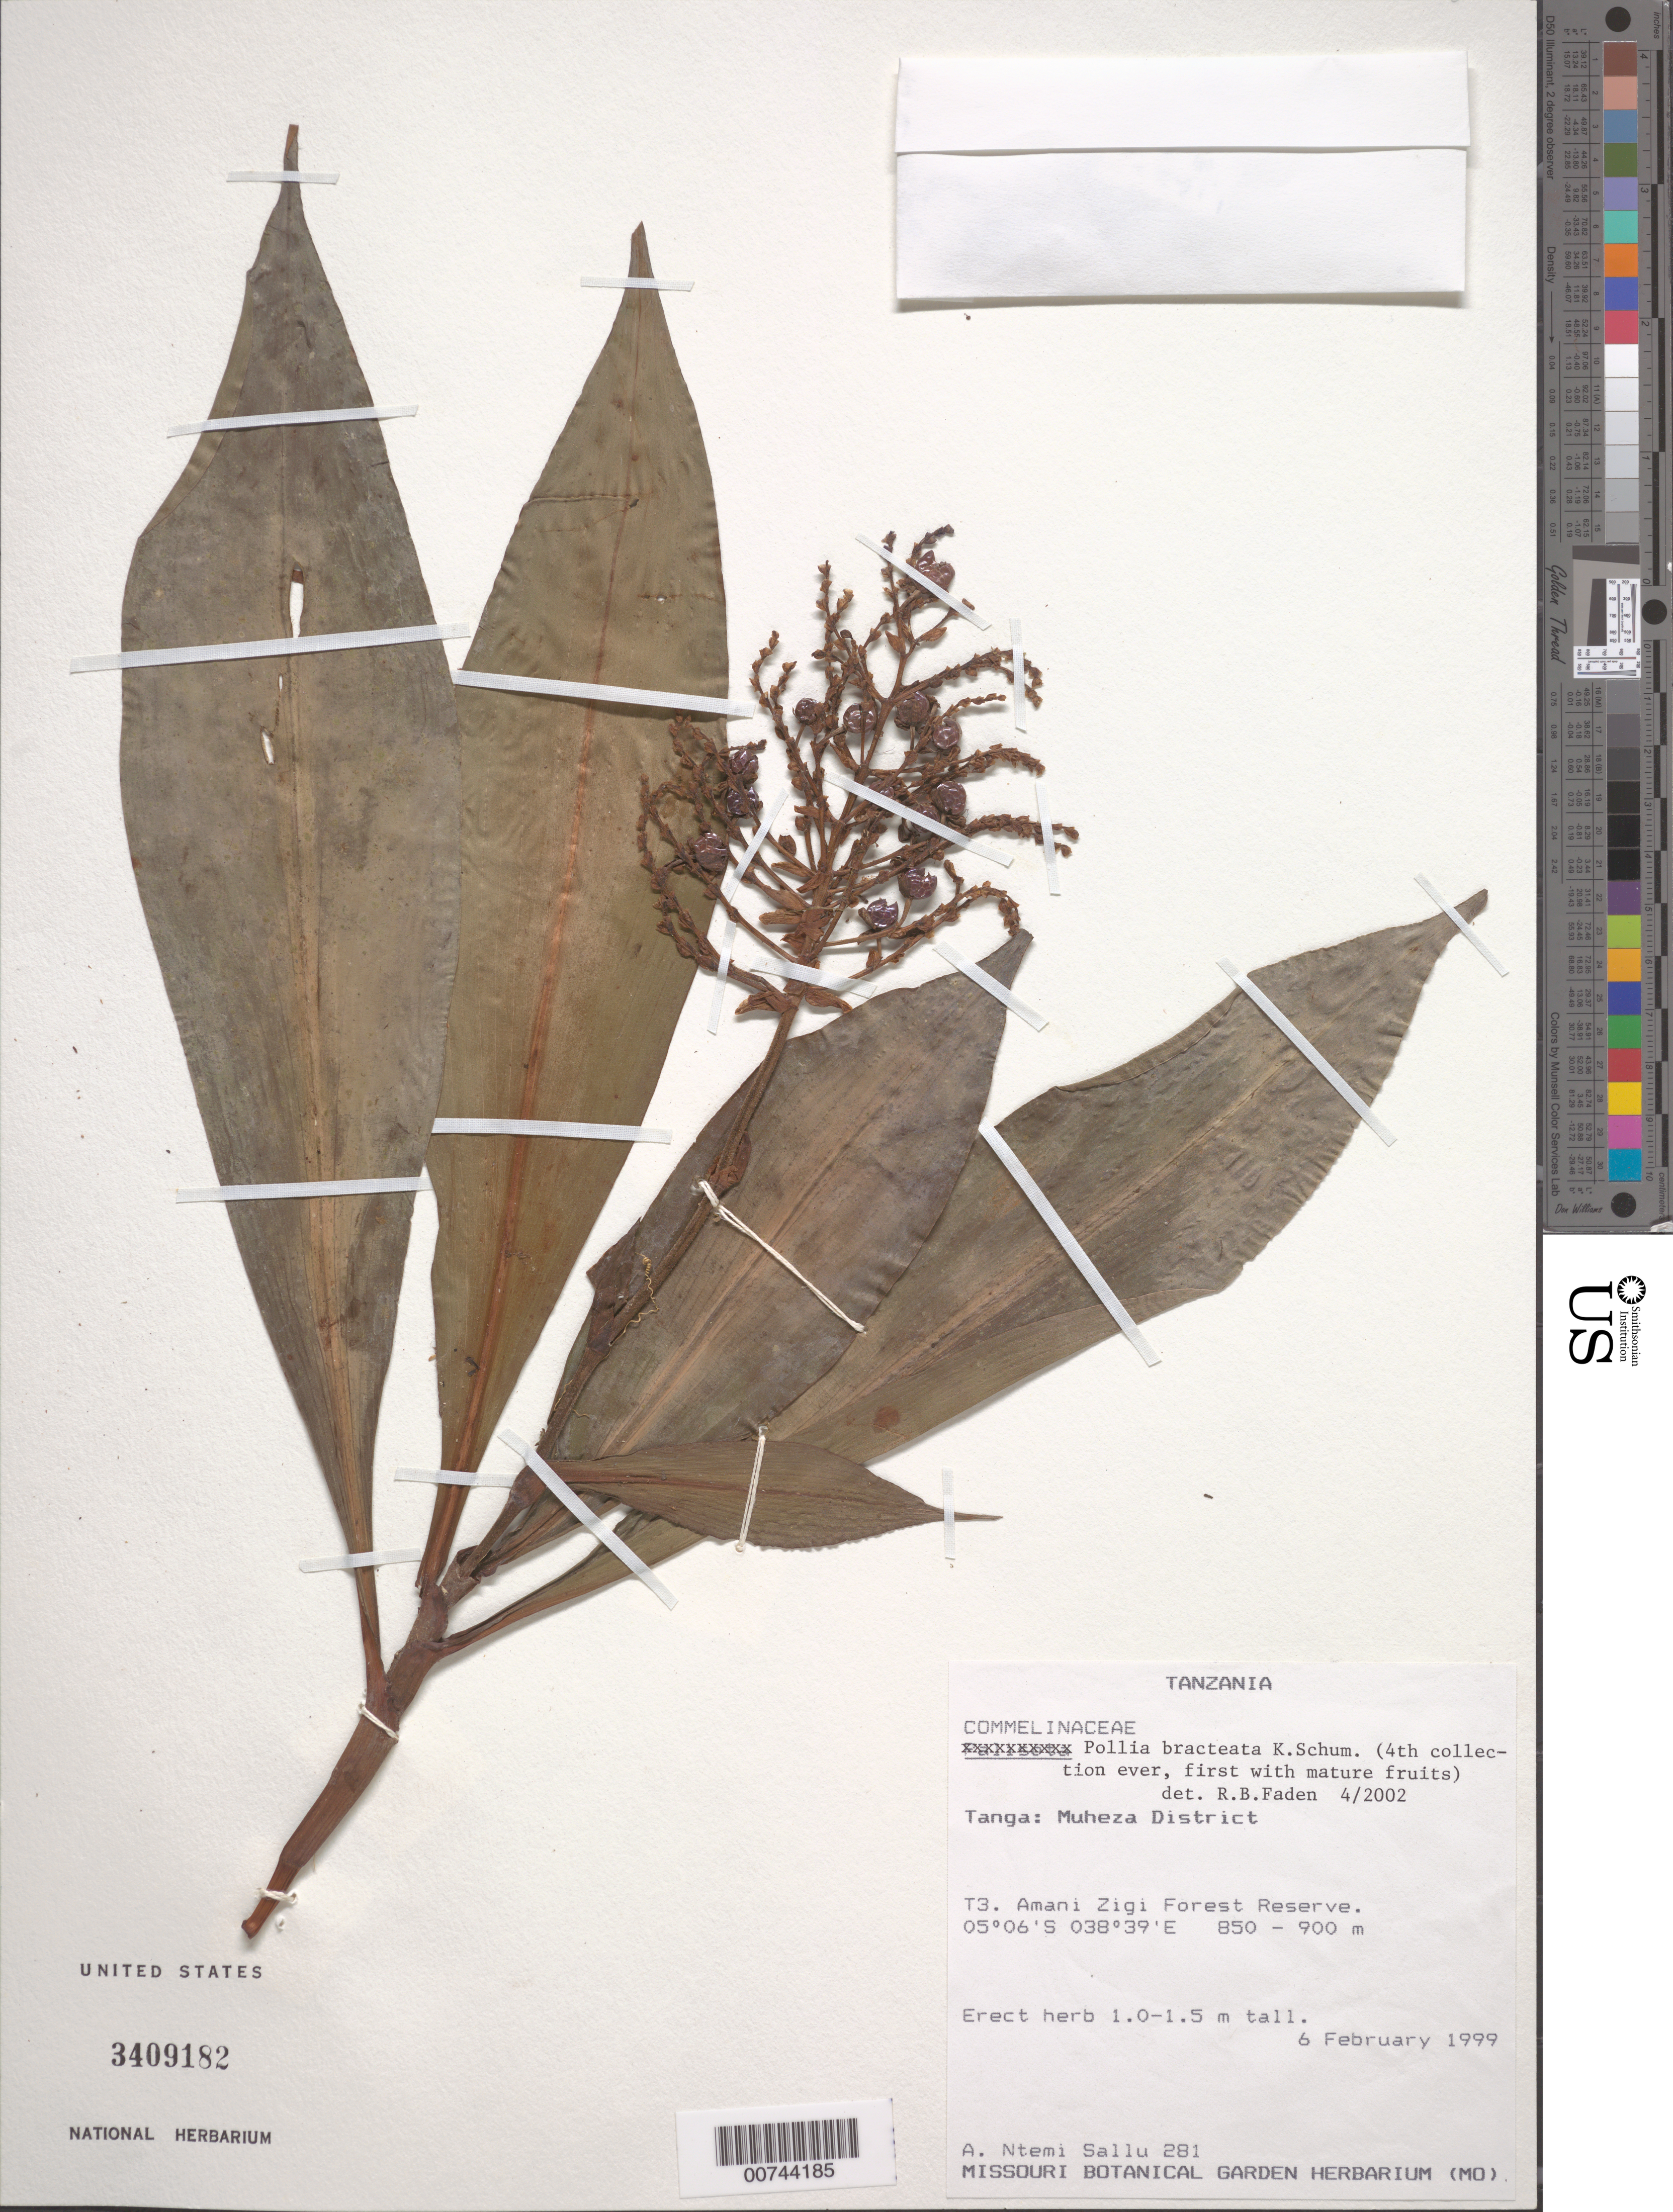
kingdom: Plantae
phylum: Tracheophyta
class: Liliopsida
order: Commelinales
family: Commelinaceae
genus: Pollia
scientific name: Pollia bracteata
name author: K. Schum.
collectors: A. Ntemi Sallu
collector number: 281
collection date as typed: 06 Feb 1999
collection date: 1999-02-06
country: Tanzania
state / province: Tanga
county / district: Muheza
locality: T3, Amani Zigi Forest Reserve.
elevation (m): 850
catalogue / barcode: US 3409182